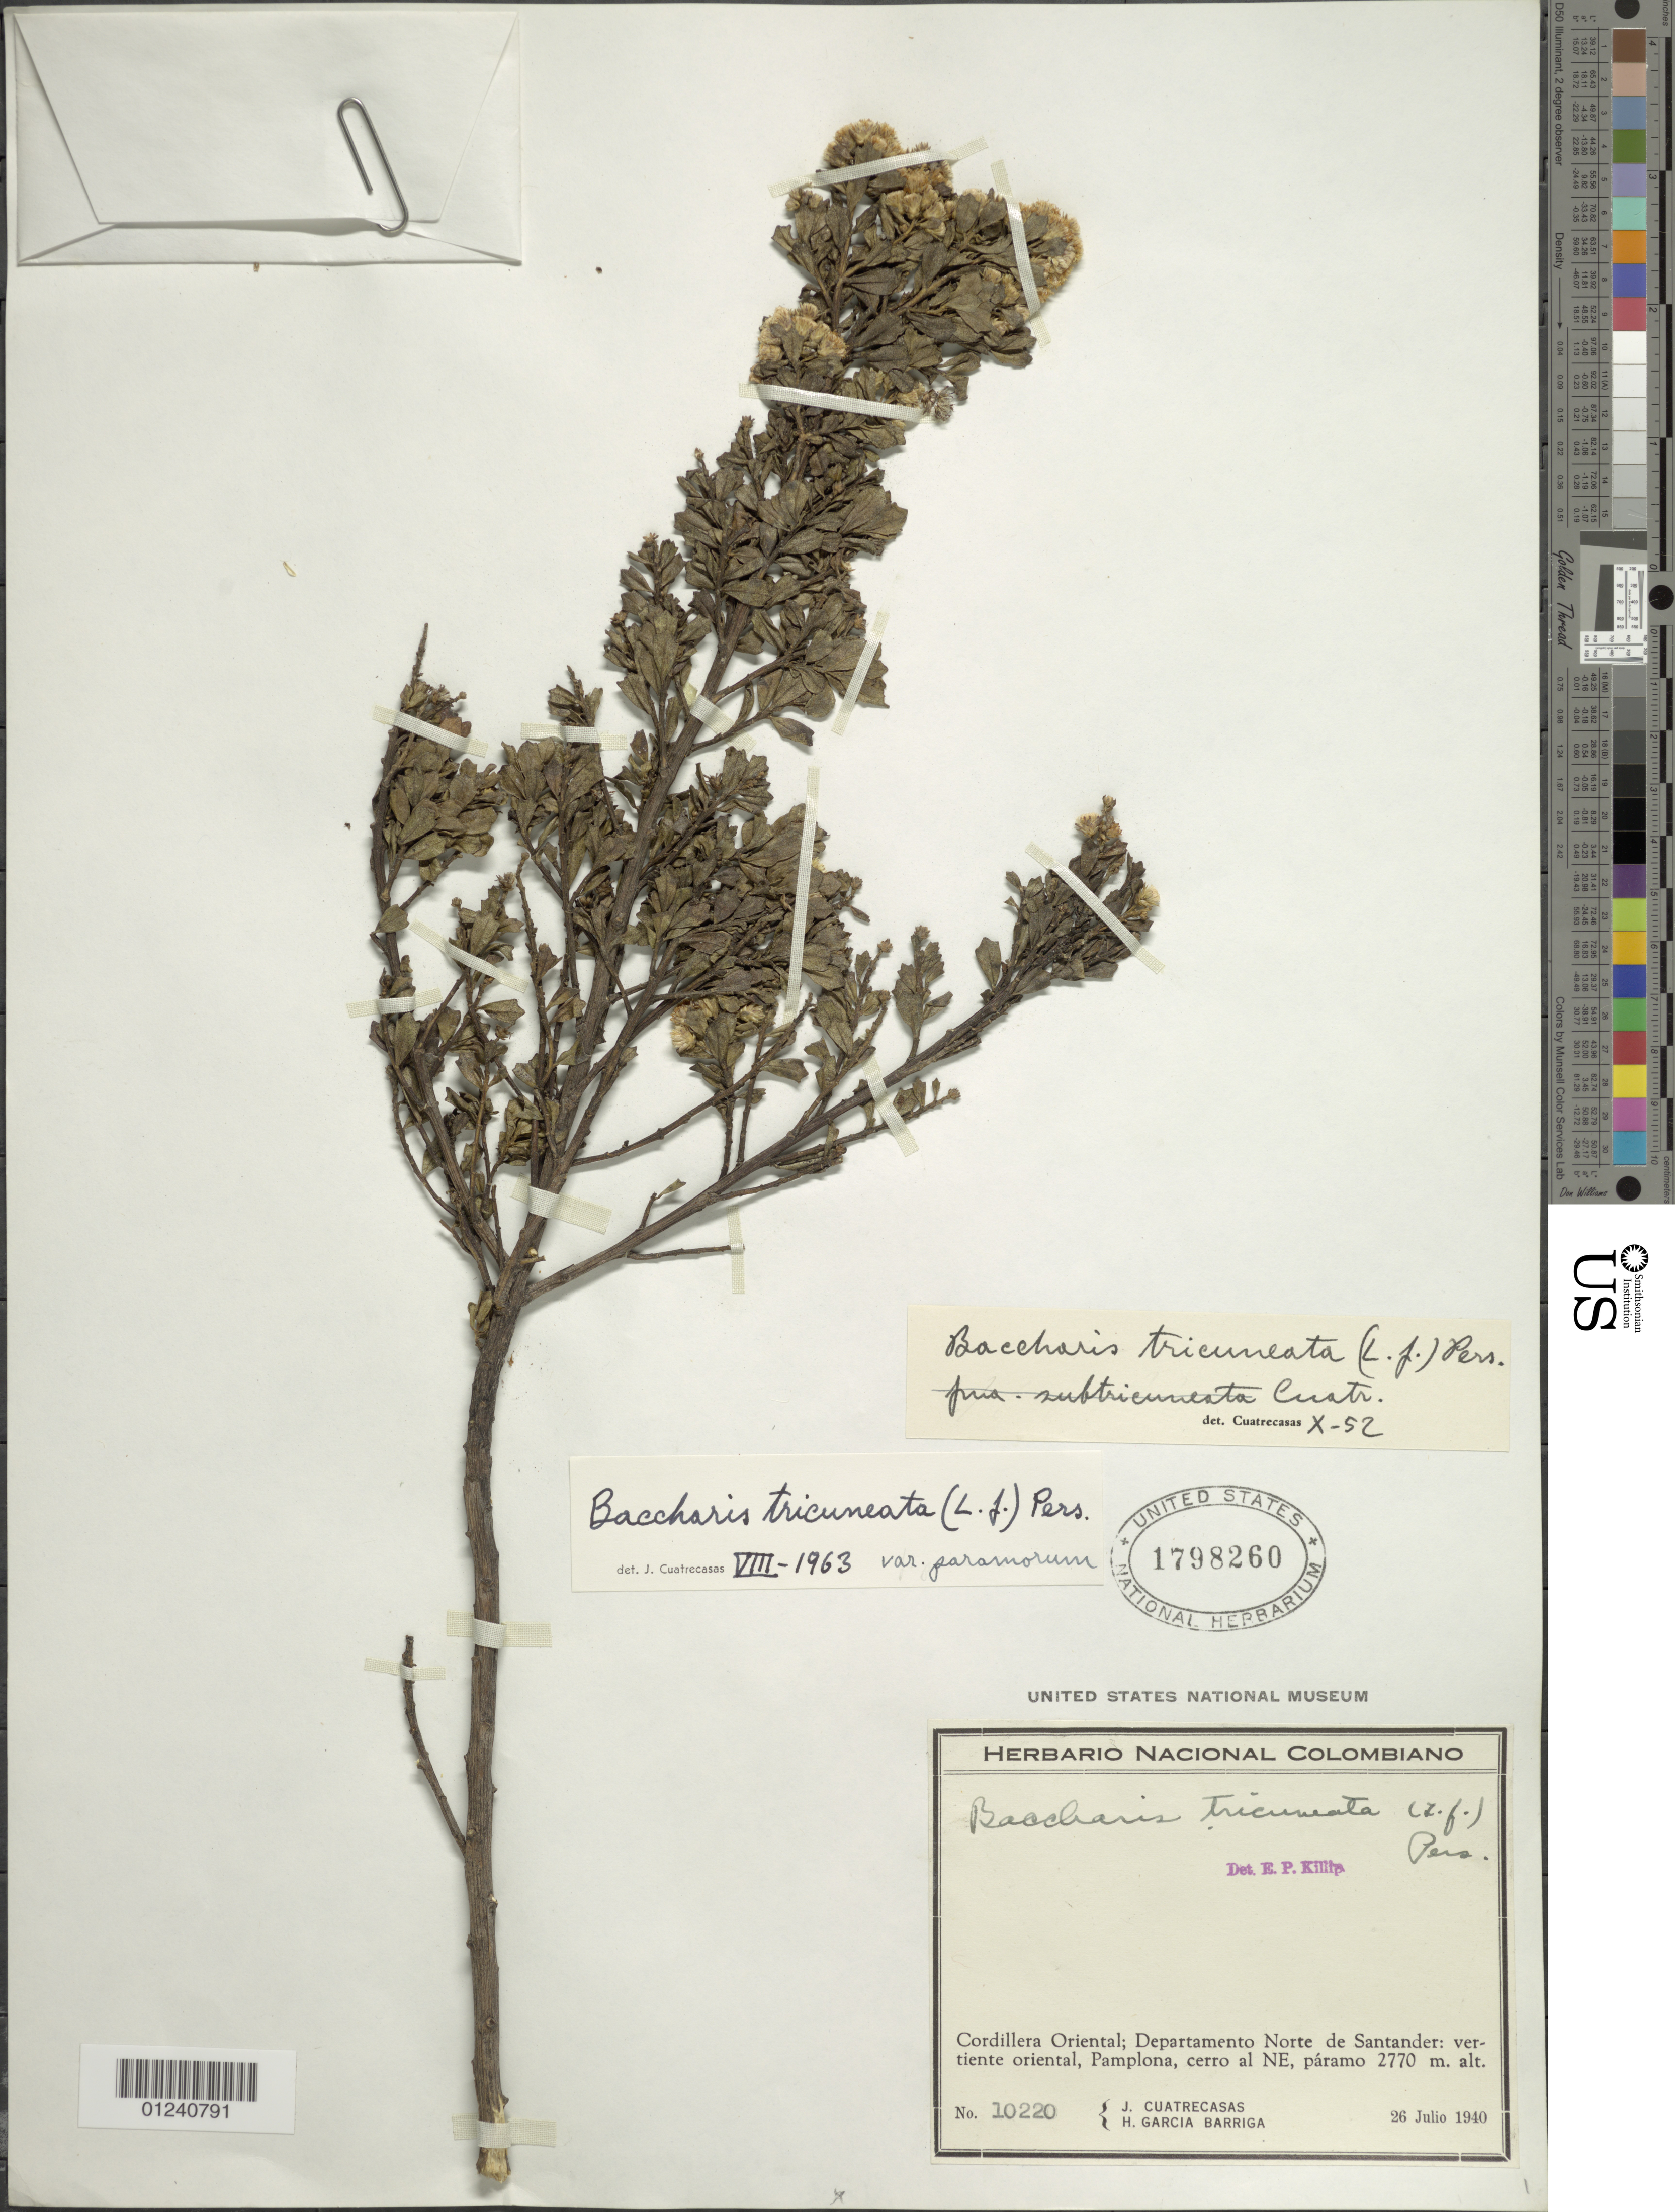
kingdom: Plantae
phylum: Tracheophyta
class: Magnoliopsida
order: Asterales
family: Asteraceae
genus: Baccharis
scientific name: Baccharis tricuneata var. paramorum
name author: Cuatrec.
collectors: J. Cuatrecasas & H. García Barriga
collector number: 10220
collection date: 1940-07-26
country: Colombia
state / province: Norte de Santander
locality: Cordillera Oriental; vertiente oriental, Pamplona, cerro al NE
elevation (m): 2770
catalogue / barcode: US 1798260